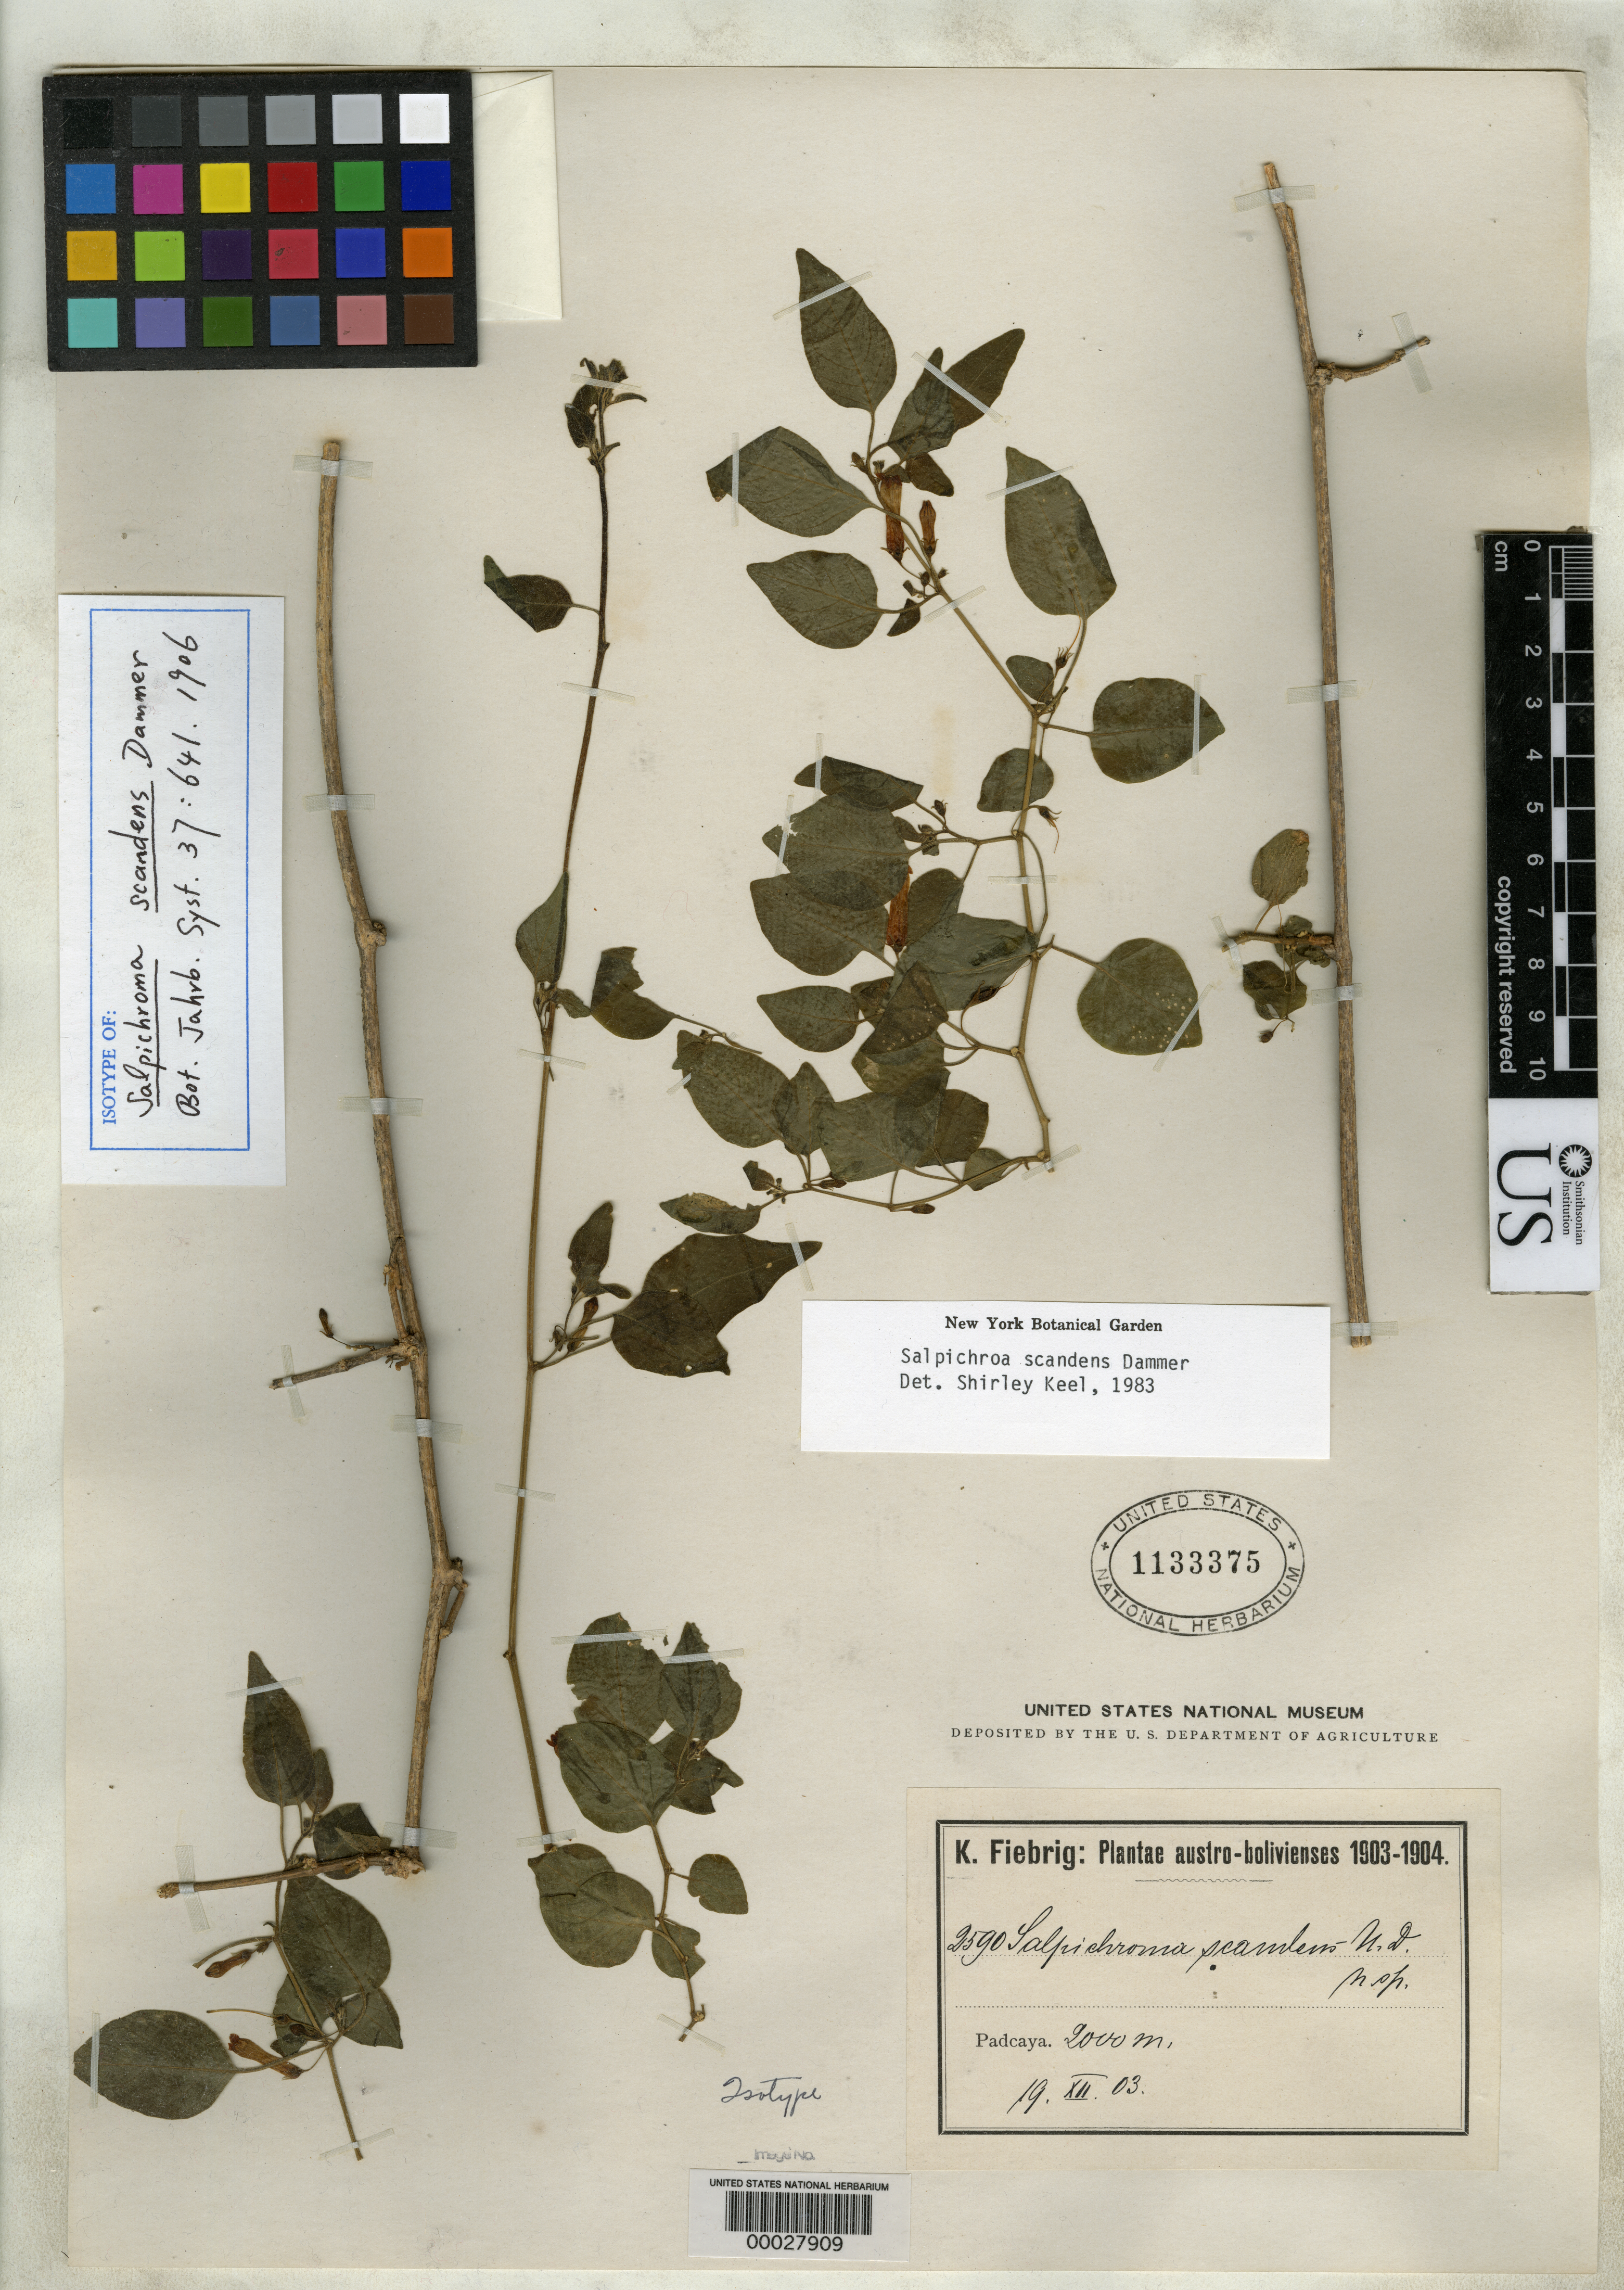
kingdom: Plantae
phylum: Tracheophyta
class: Magnoliopsida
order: Solanales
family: Solanaceae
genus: Salpichroa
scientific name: Salpichroa scandens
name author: Dammer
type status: Isotype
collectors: K. Fiebrig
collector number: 2590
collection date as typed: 1903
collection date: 1903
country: Bolivia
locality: Padcaya.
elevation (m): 2000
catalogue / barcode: US 1133375